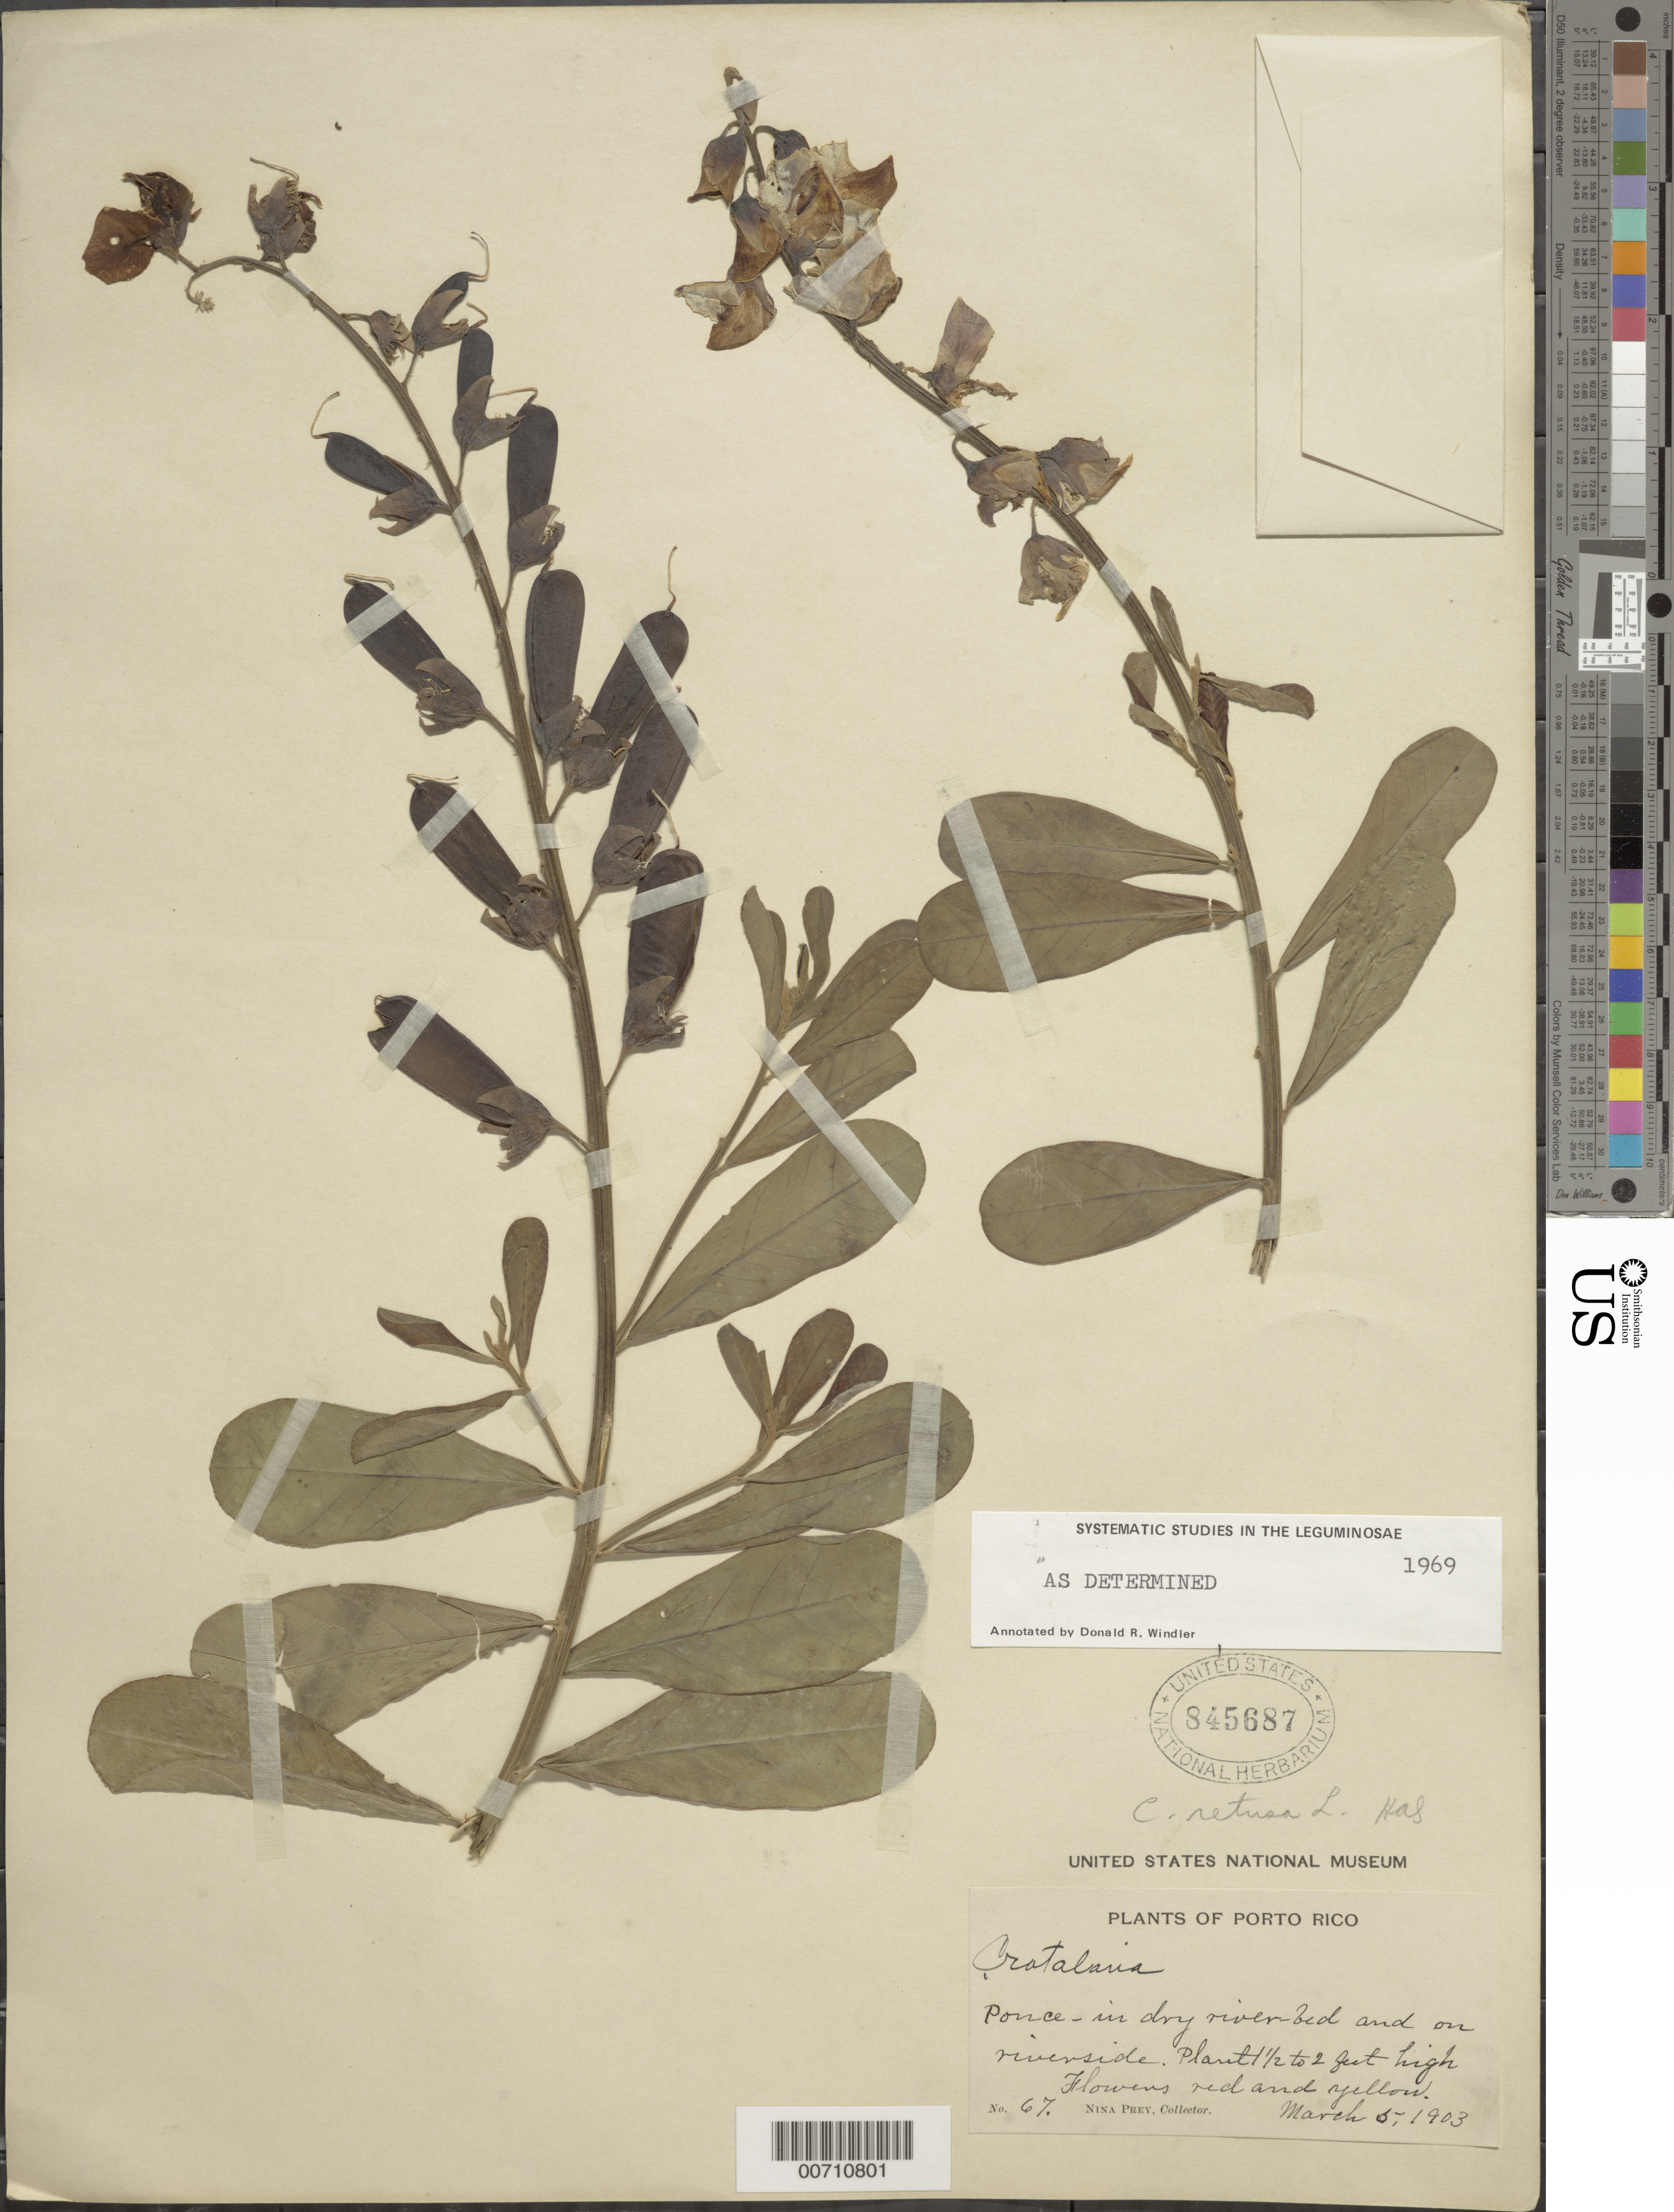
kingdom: Plantae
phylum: Tracheophyta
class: Magnoliopsida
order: Fabales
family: Fabaceae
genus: Crotalaria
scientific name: Crotalaria retusa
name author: L.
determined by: Windler, D. R.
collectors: N. Prey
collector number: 67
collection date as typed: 05 Mar 1903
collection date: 1903-03-05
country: Puerto Rico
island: Greater Antilles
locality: Ponce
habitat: In dry riverbed and on riverside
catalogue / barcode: US 845687